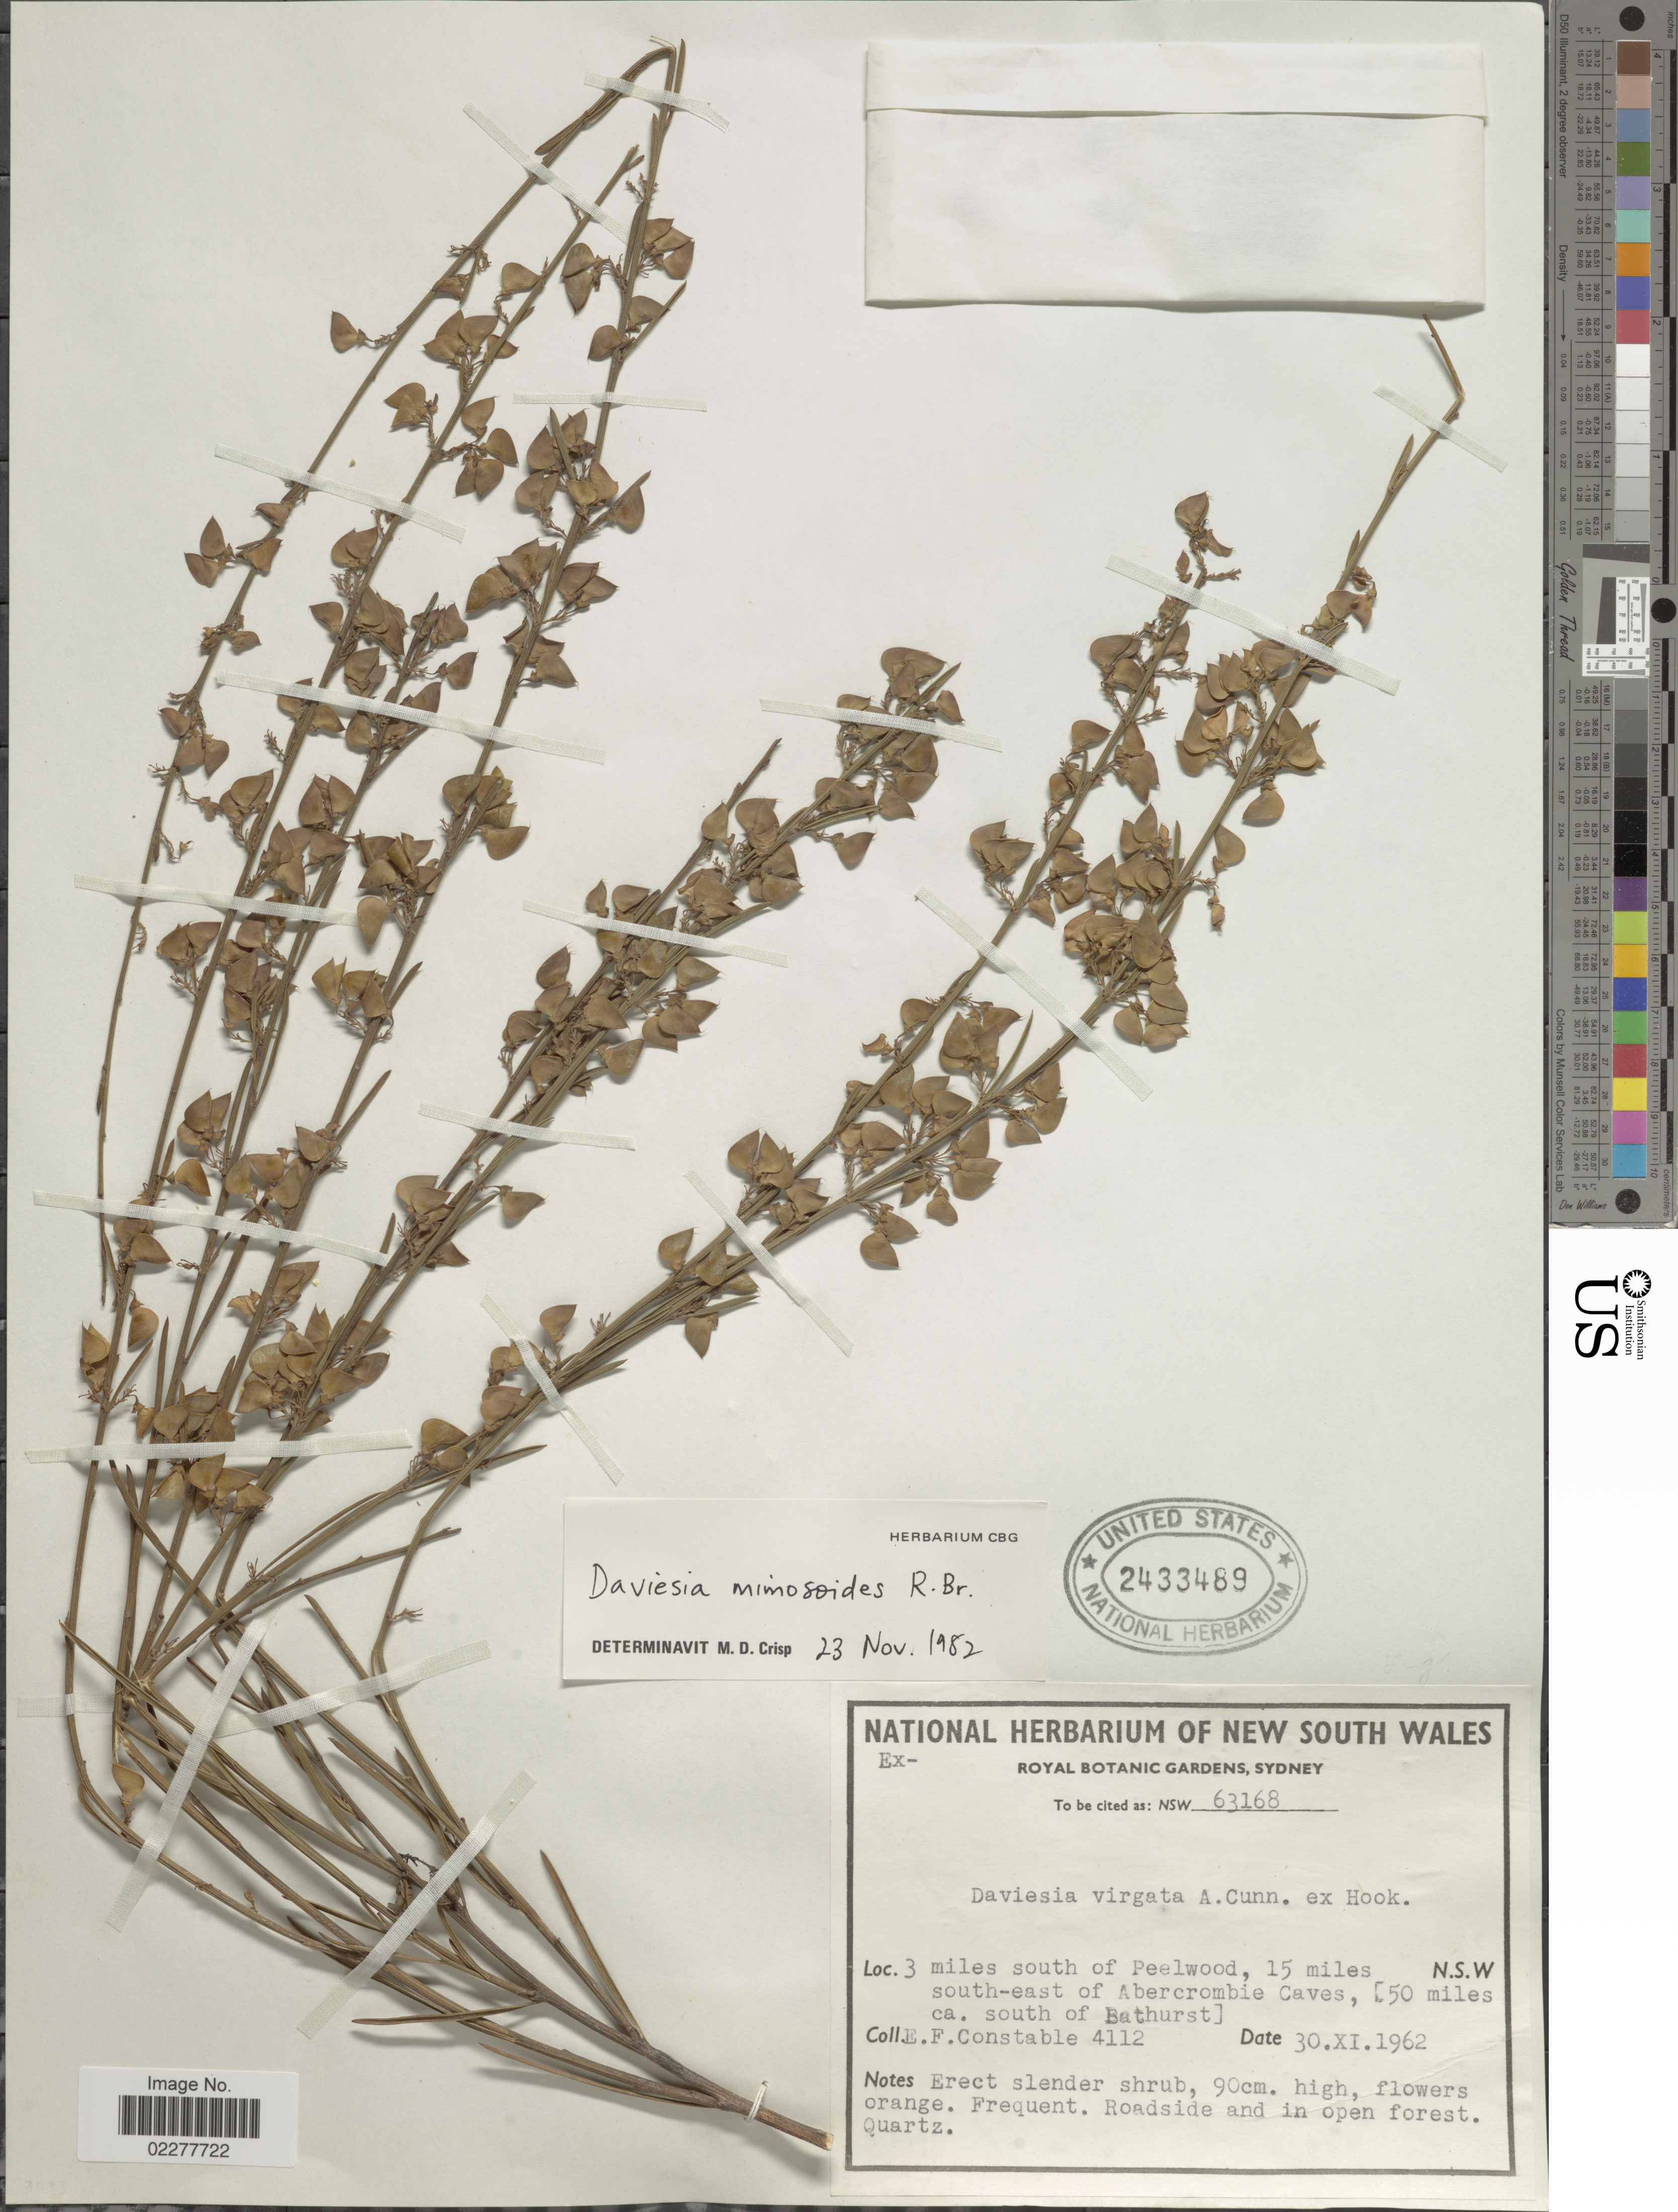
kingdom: Plantae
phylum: Tracheophyta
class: Magnoliopsida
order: Fabales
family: Fabaceae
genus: Daviesia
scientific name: Daviesia mimosoides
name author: R. Br.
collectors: E. F. Constable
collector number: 4112/ 63168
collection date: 1962-11-30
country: Australia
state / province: New South Wales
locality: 3 miles south of Peelwood, 15 miles south-east of Abercrombie Caves, (50 miles ca. south of Bathurst). N.S.W.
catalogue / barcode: US 2433489